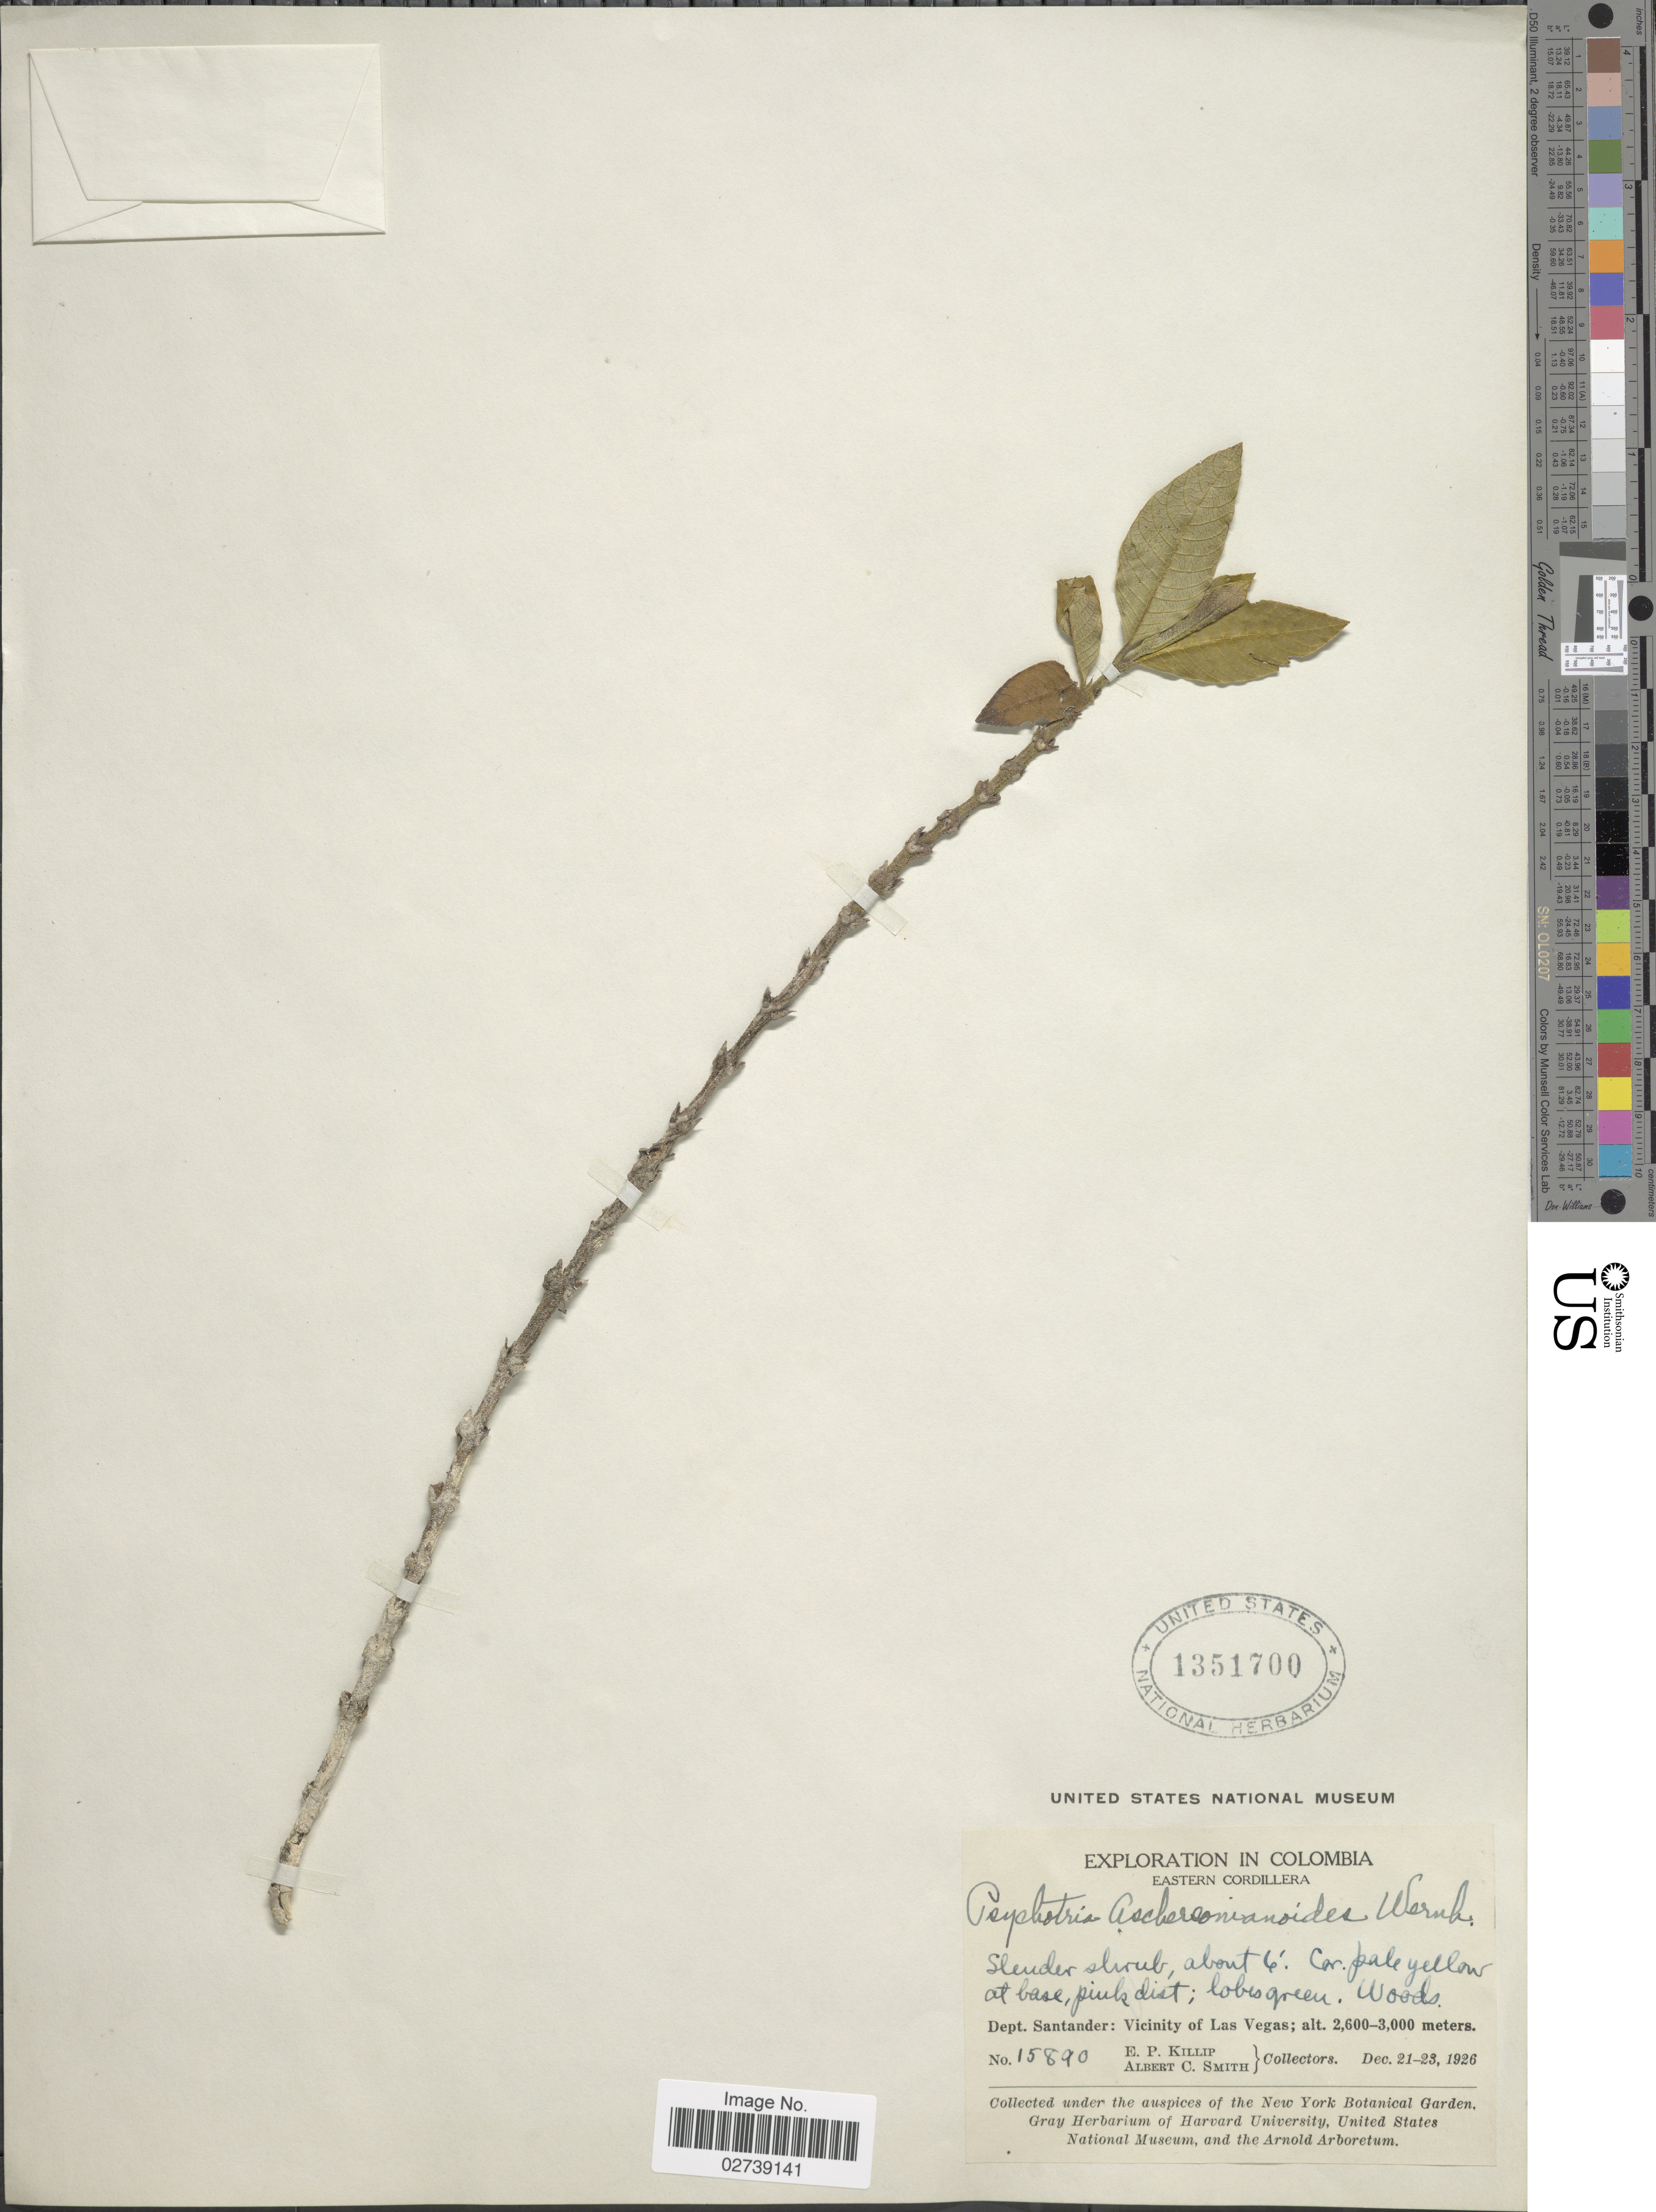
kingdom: Plantae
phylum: Tracheophyta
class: Magnoliopsida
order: Gentianales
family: Rubiaceae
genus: Palicourea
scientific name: Palicourea aschersonianoides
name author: Steyerm.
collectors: E. P. Killip & A. C. Smith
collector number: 15890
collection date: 1926-12-21/1926-12-23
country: Colombia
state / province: Santander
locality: Eastern Cordillera. Dept. Santander: Vicinity of Las Vegas.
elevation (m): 2600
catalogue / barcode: US 1351700